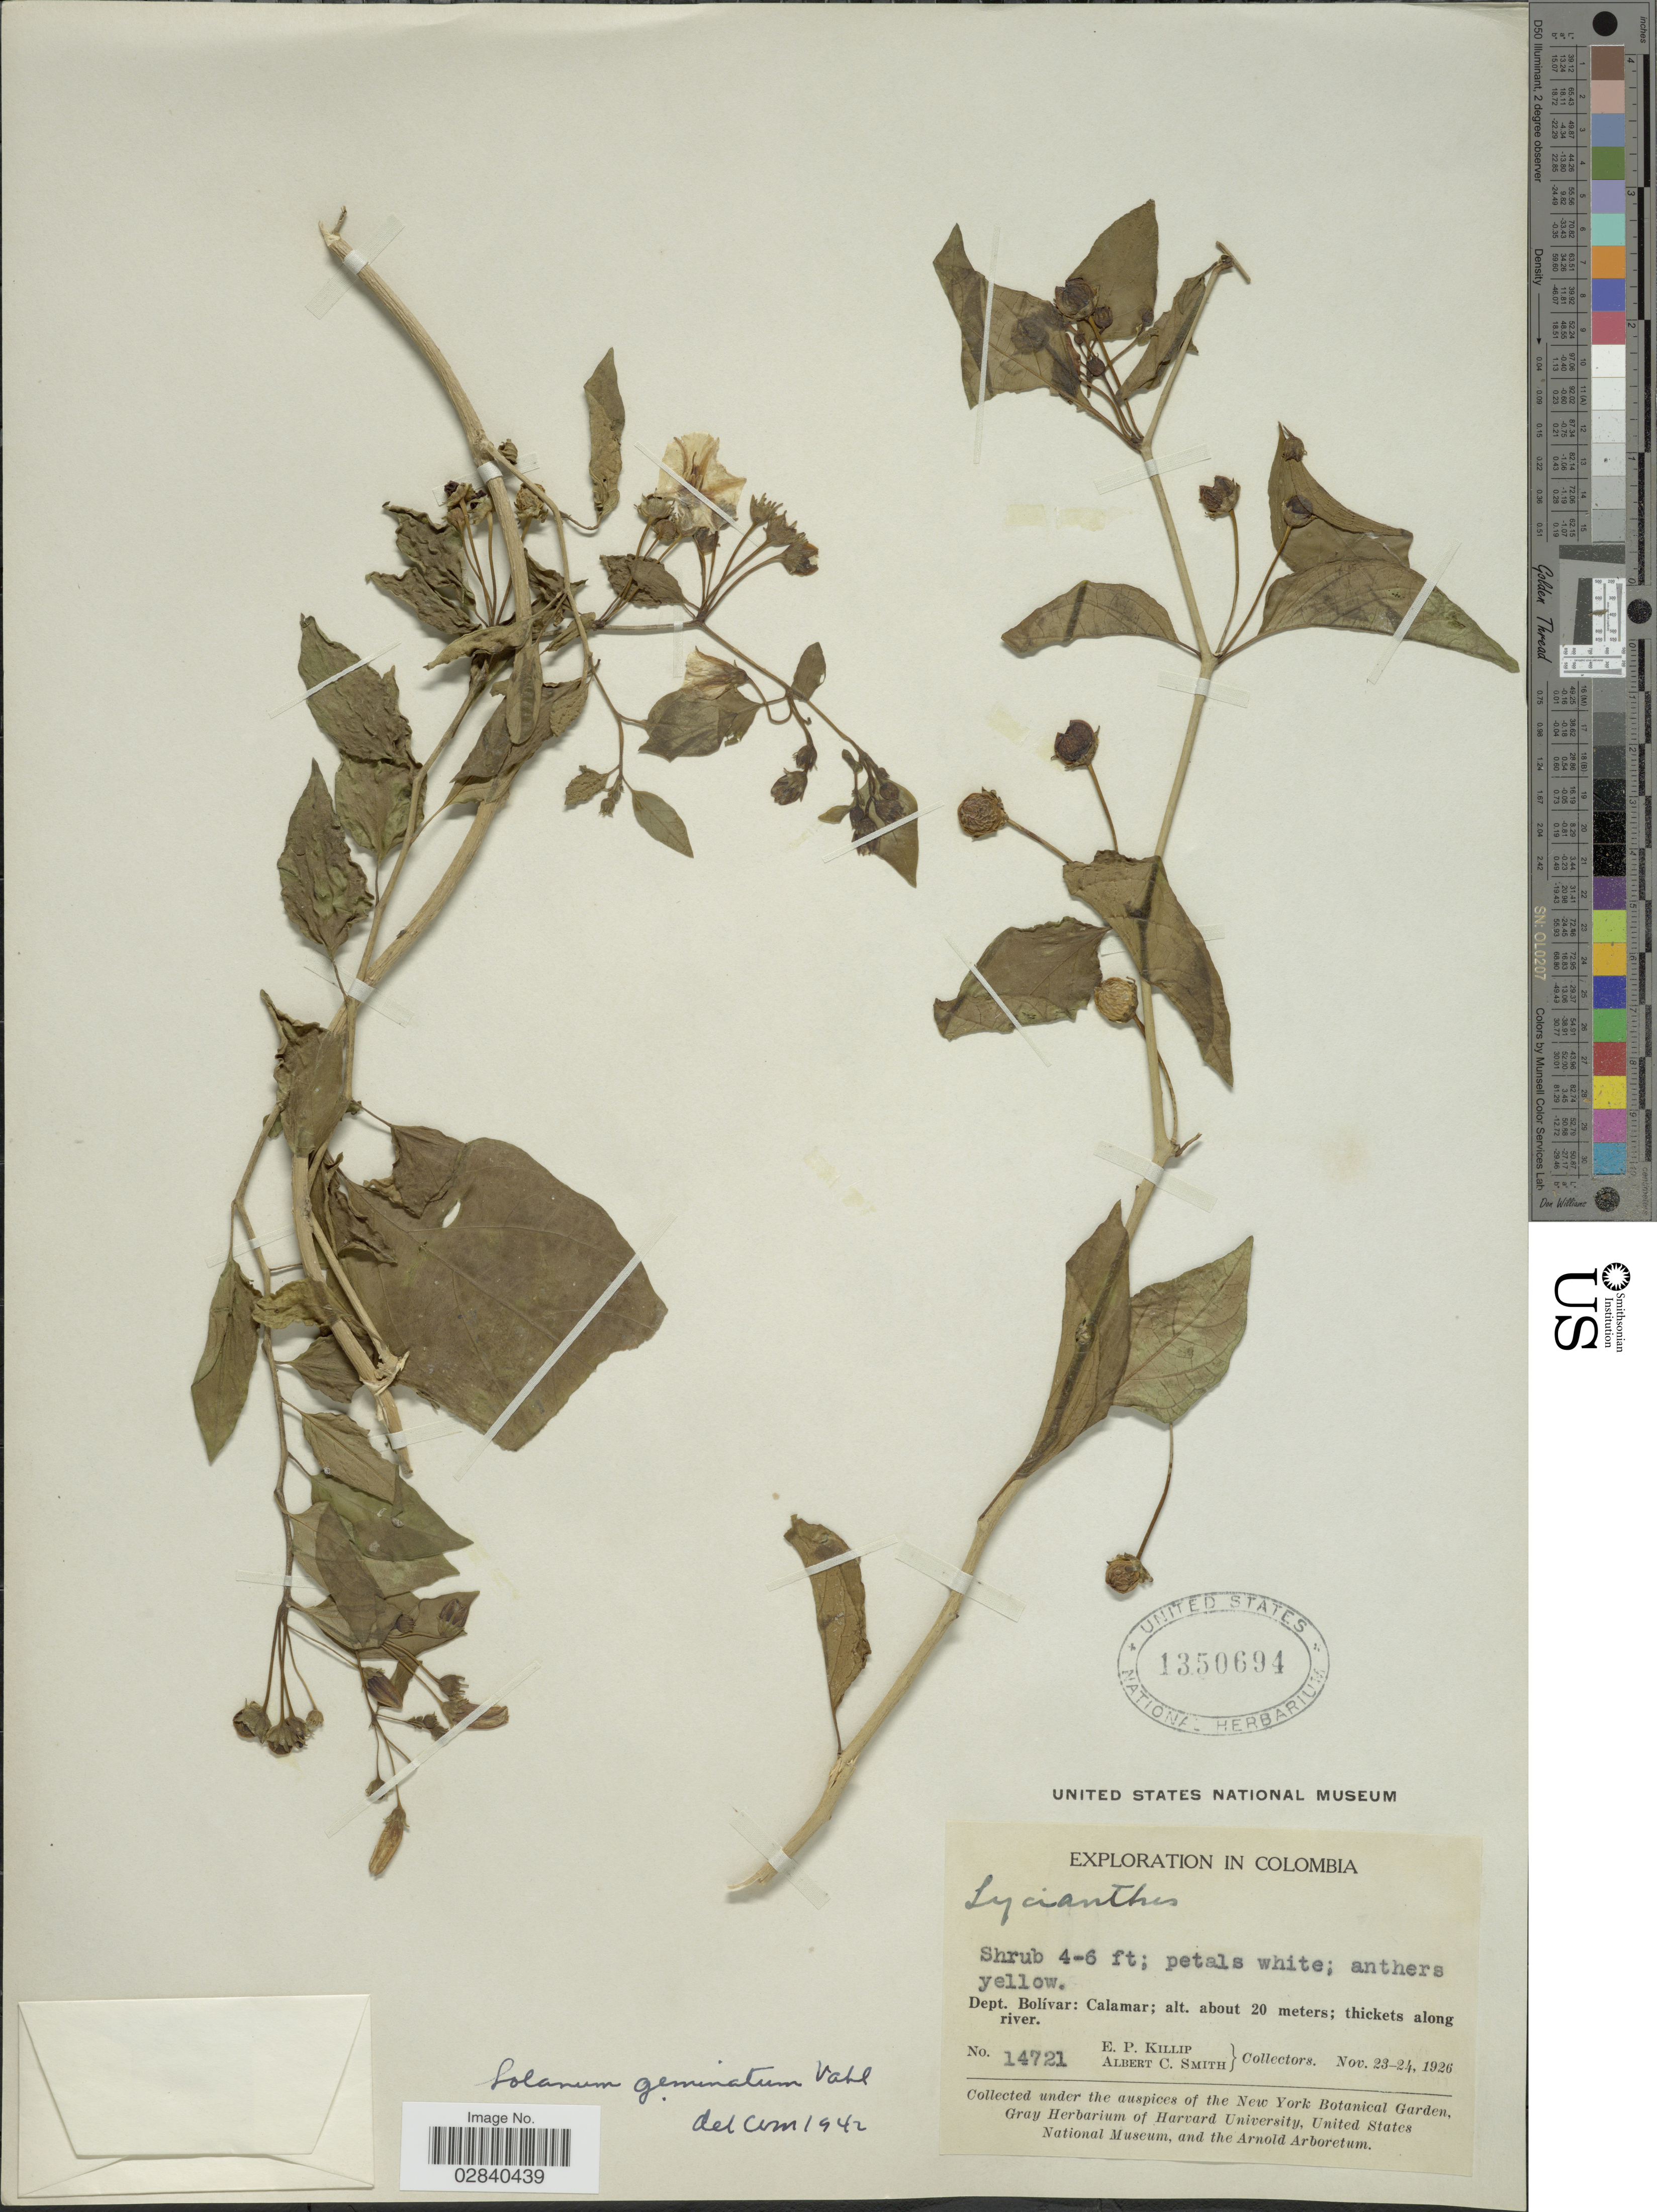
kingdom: Plantae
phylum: Tracheophyta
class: Magnoliopsida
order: Solanales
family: Solanaceae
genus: Lycianthes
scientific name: Lycianthes pauciflora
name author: (Vahl) Bitter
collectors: E. P. Killip & A. C. Smith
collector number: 14721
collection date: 1926-11-23/1926-11-24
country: Colombia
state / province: Bolívar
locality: Dept. Bolívar: Calamar., thickets along river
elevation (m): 20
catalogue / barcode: US 1350694